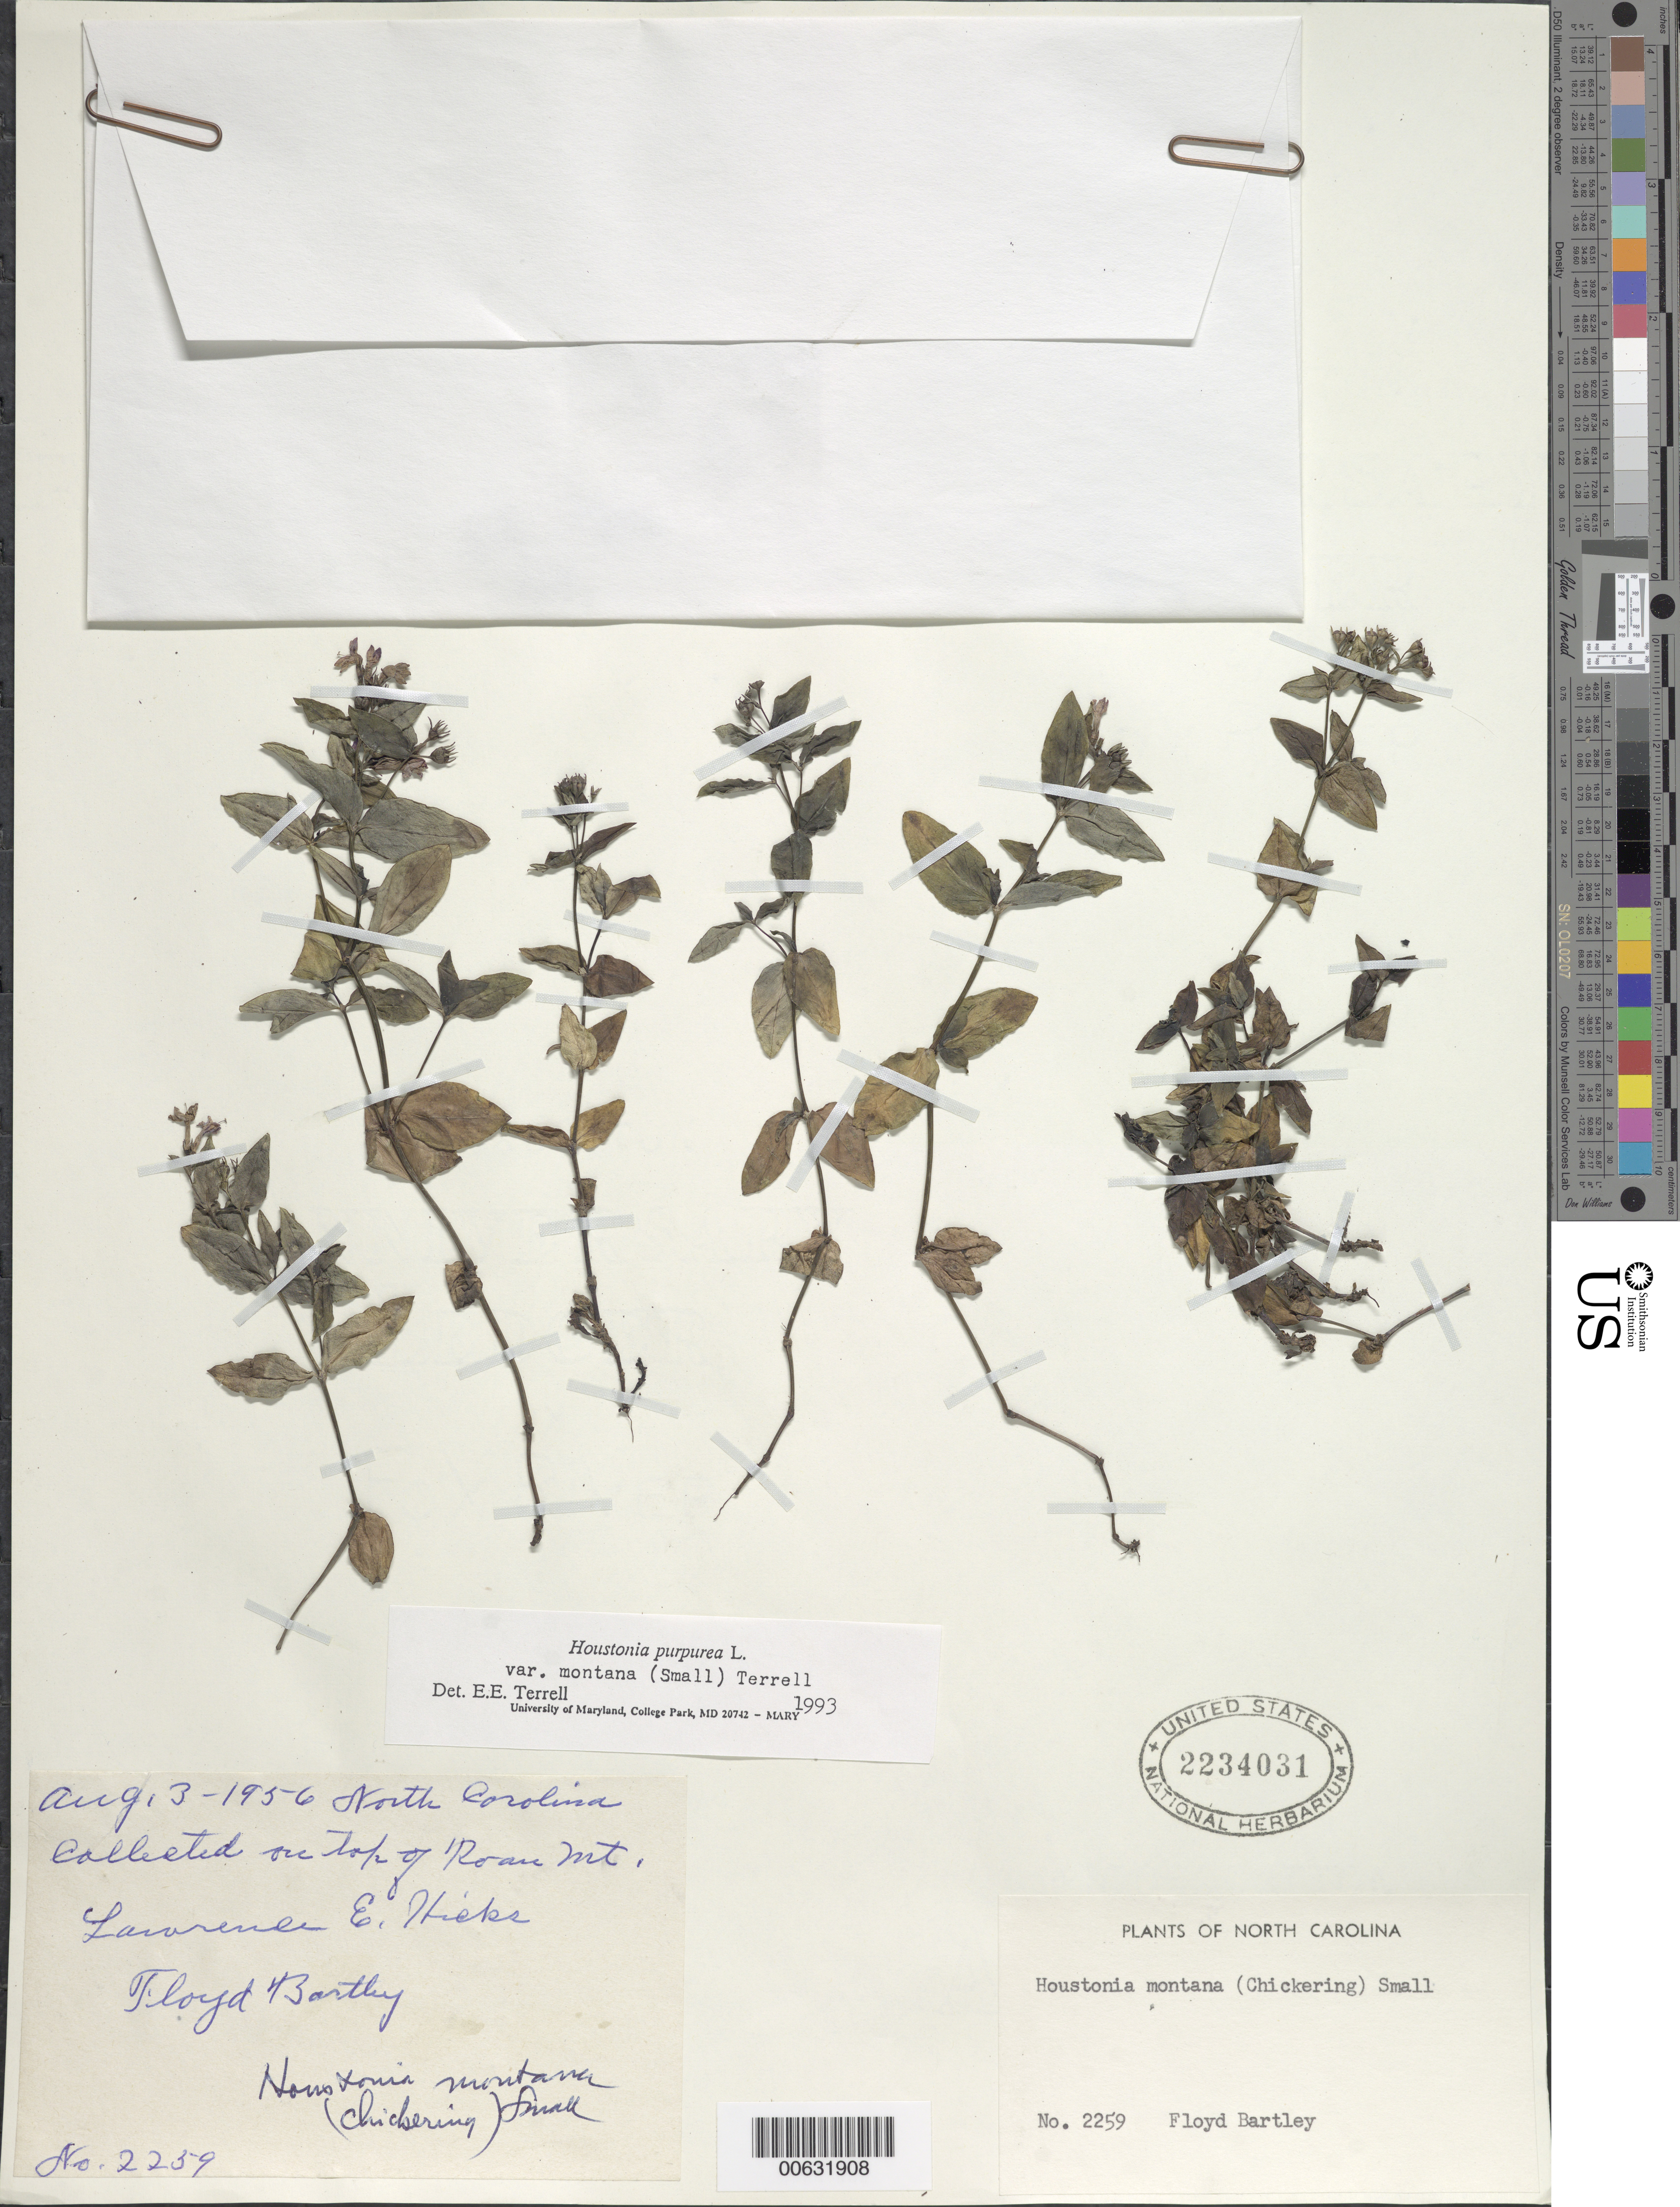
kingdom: Plantae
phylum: Tracheophyta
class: Magnoliopsida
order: Gentianales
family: Rubiaceae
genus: Houstonia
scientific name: Houstonia purpurea var. montana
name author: (Small) Terrell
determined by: Dorr, L. J., (BOT), Smithsonian Institution - National Museum of Natural History (UNITED STATES)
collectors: F. Bartley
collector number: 2259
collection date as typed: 03 Aug 1956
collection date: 1956-08-03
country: United States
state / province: North Carolina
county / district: Mitchell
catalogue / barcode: US 2234031